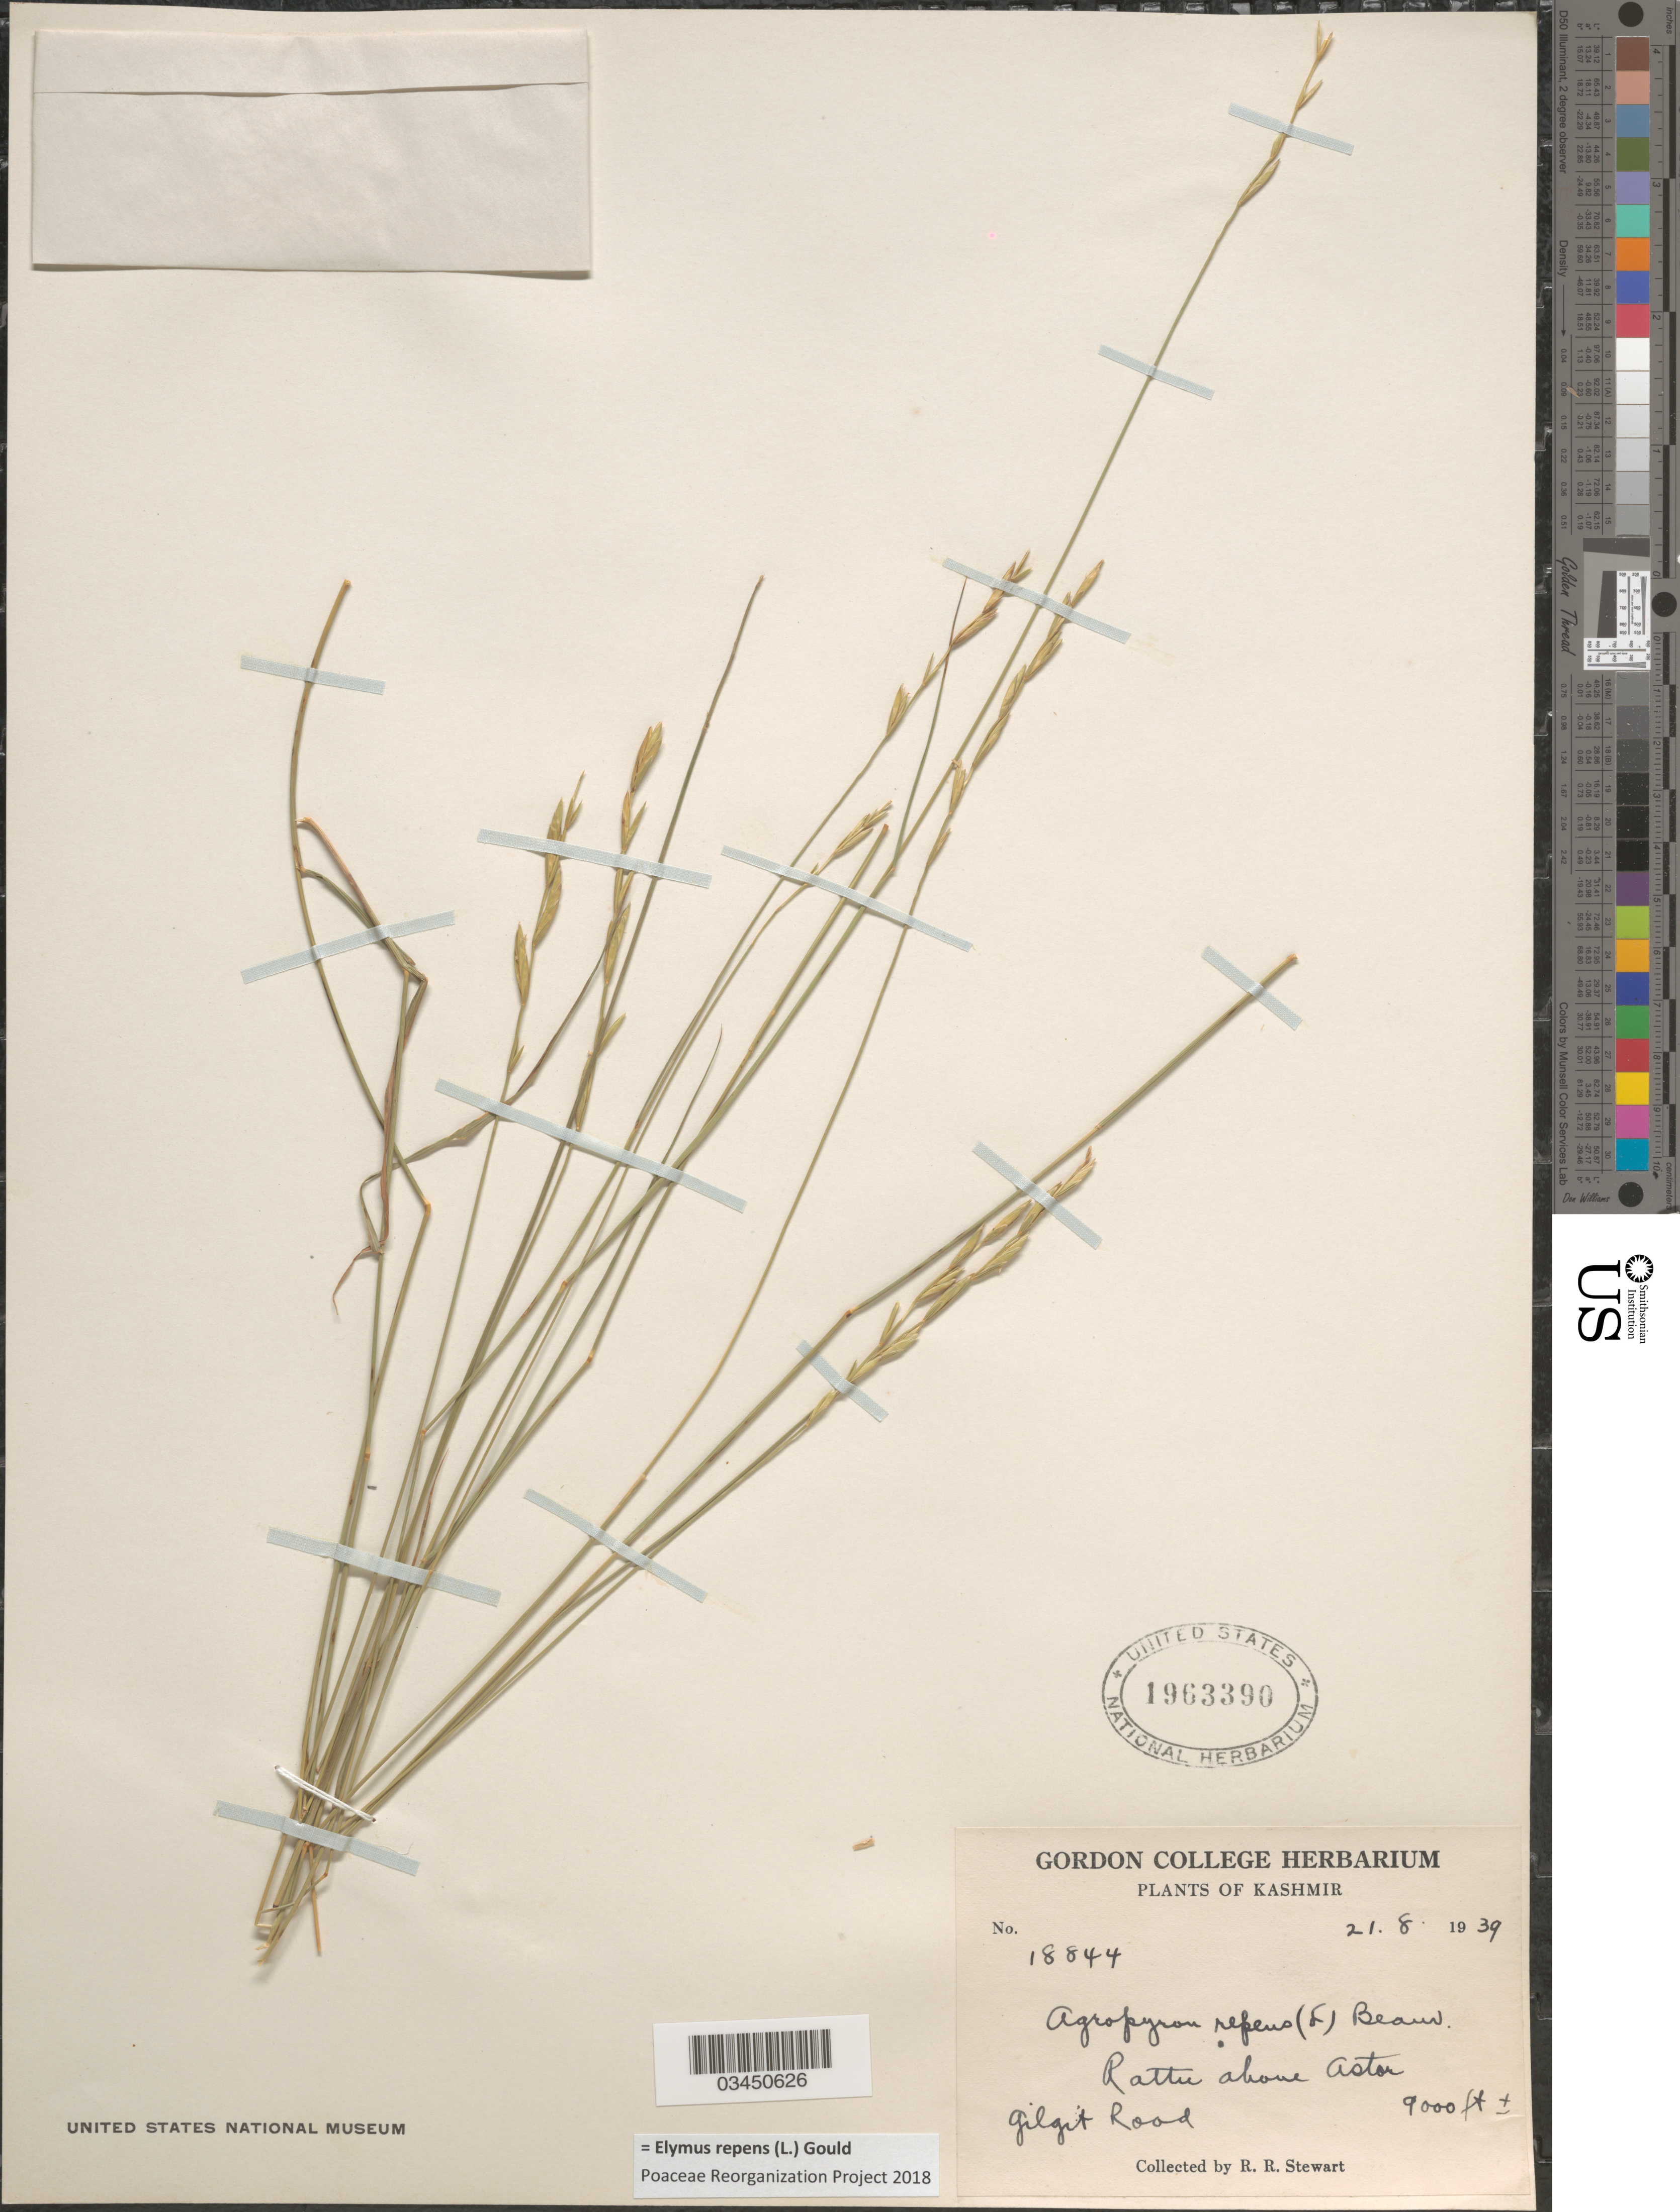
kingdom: Plantae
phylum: Tracheophyta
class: Liliopsida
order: Poales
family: Poaceae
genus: Elymus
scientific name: Elymus repens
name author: (L.) Gould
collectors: R. Stewart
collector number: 18844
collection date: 1939-08-21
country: Pakistan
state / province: Gilgit-Baltistan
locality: Kashmir. Rattu above Astor. Gilgit Road.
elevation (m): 2743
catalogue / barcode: US 1963390